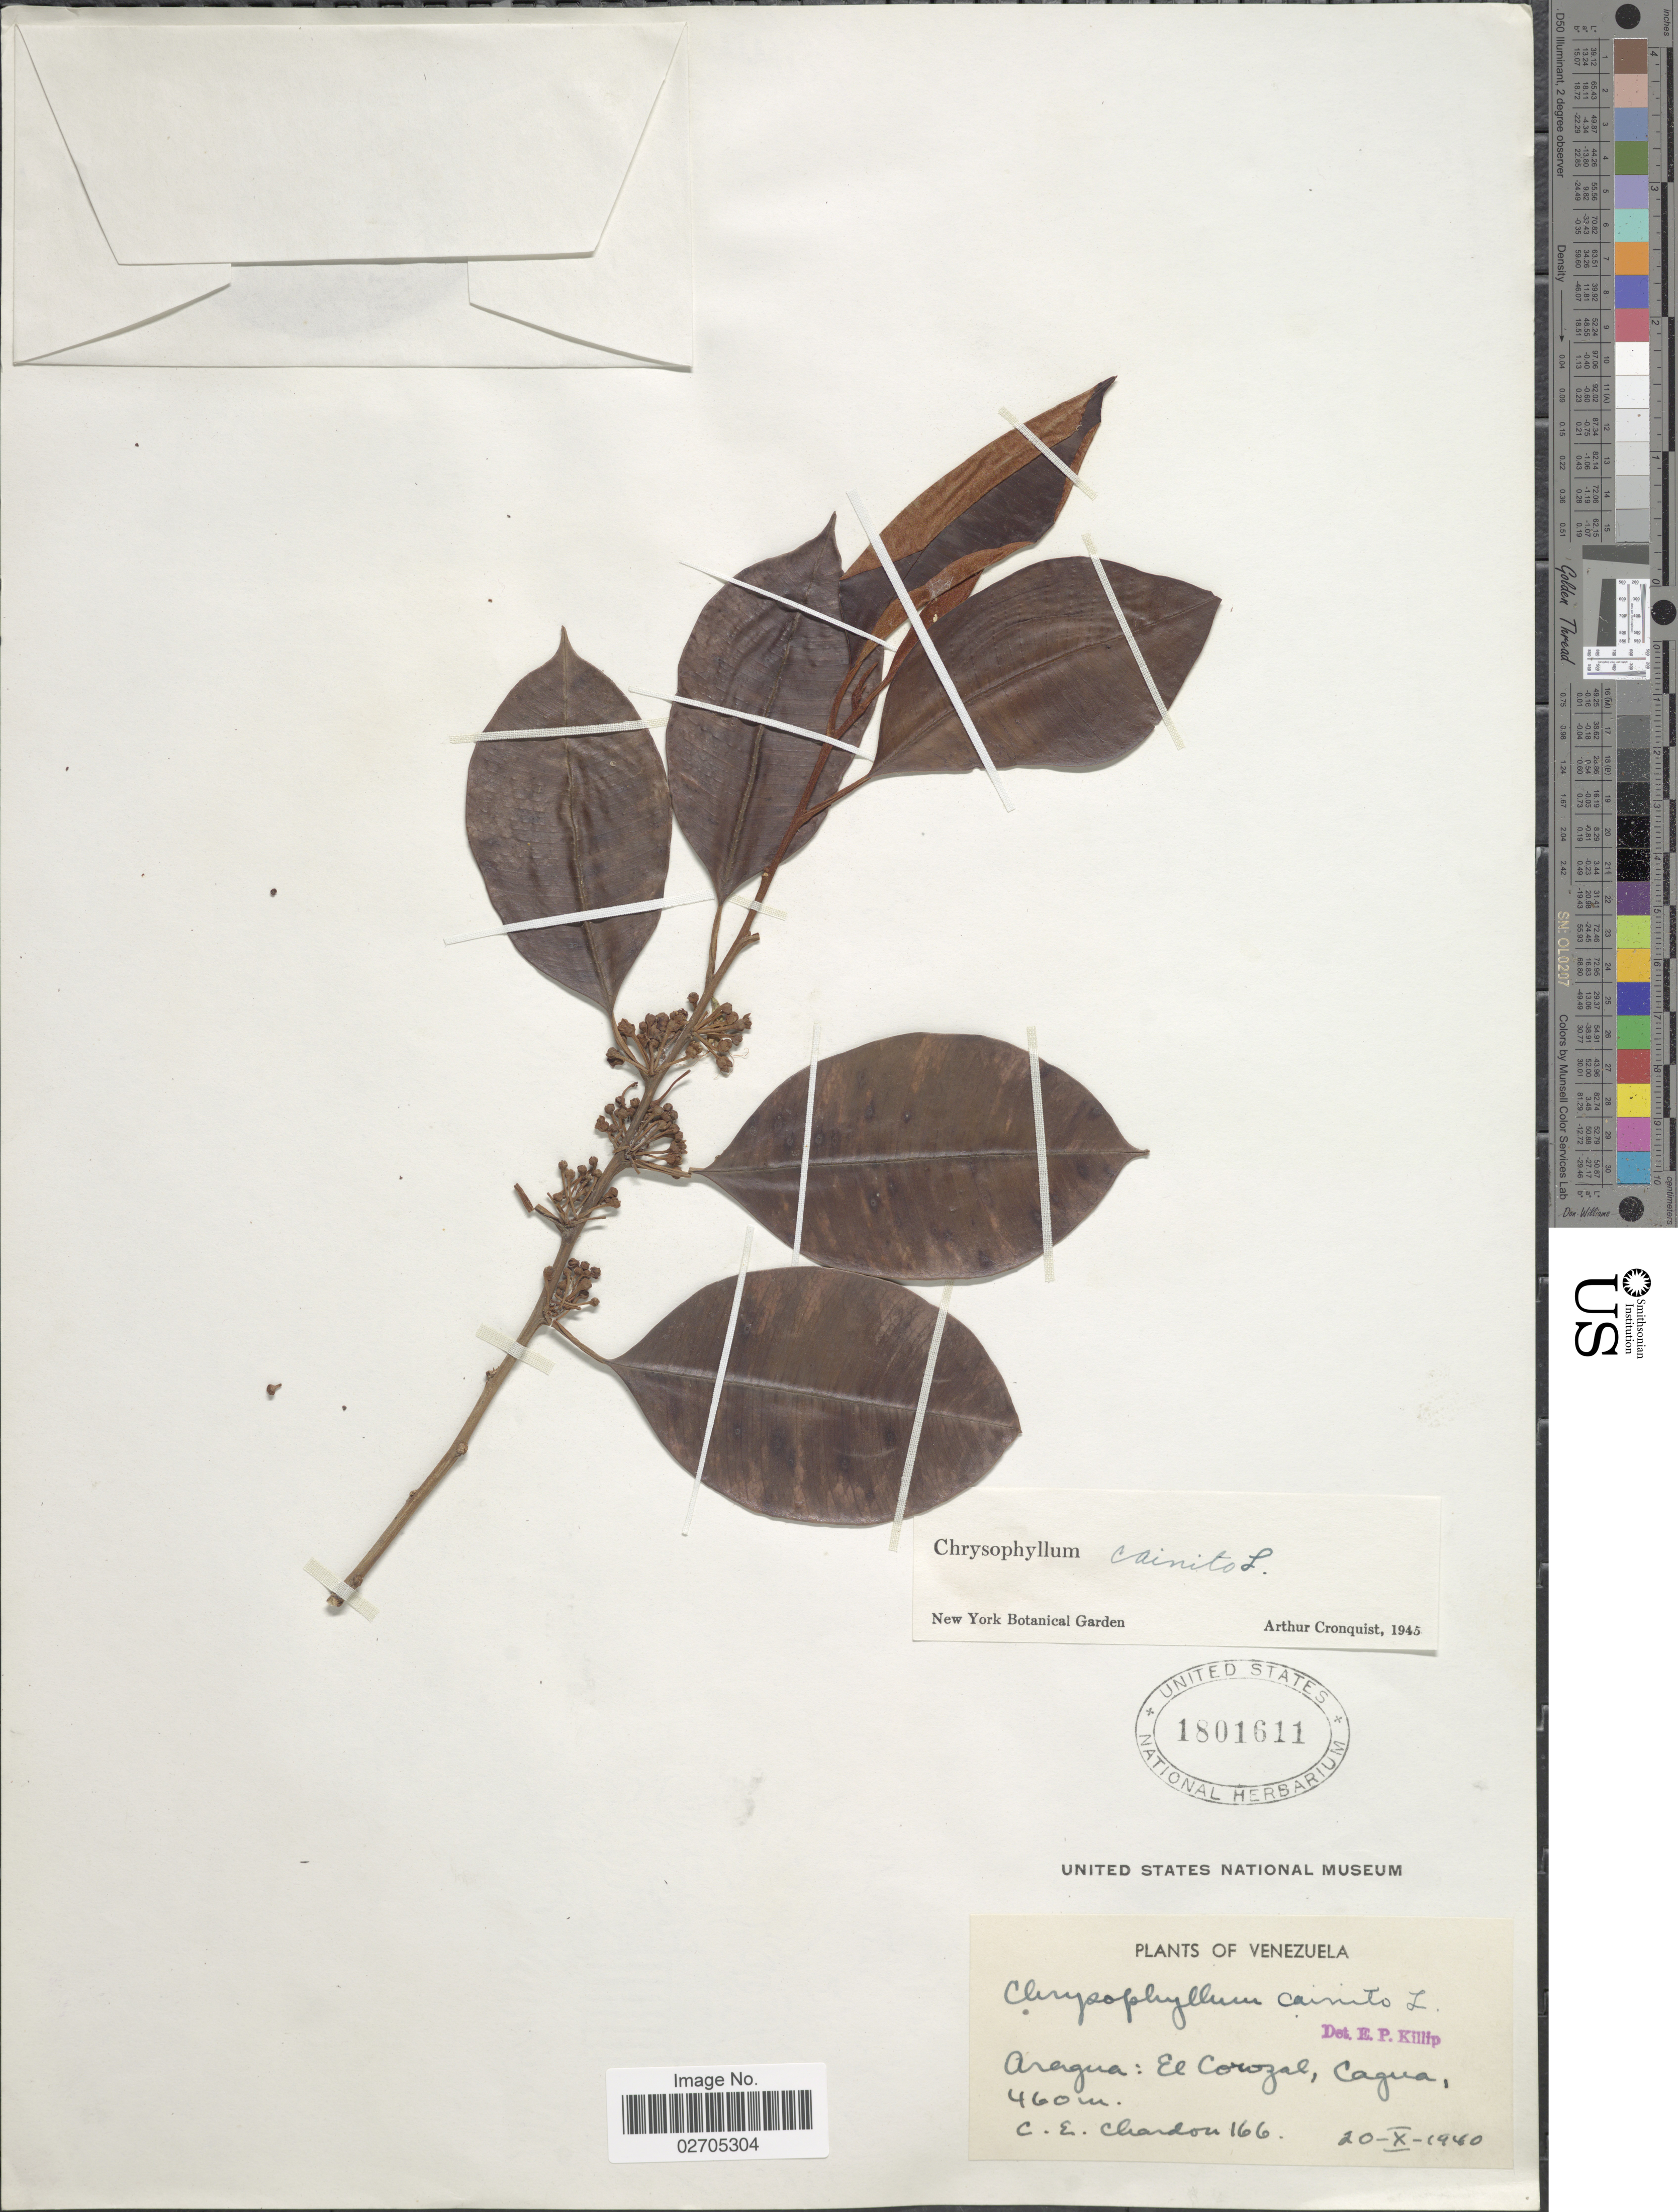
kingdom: Plantae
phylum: Tracheophyta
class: Magnoliopsida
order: Ericales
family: Sapotaceae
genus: Chrysophyllum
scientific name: Chrysophyllum cainito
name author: L.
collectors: C. E. Chardón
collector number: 166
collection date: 1940-10-20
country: Venezuela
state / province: Aragua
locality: El Corozal, Cagua.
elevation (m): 460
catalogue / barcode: US 1801611